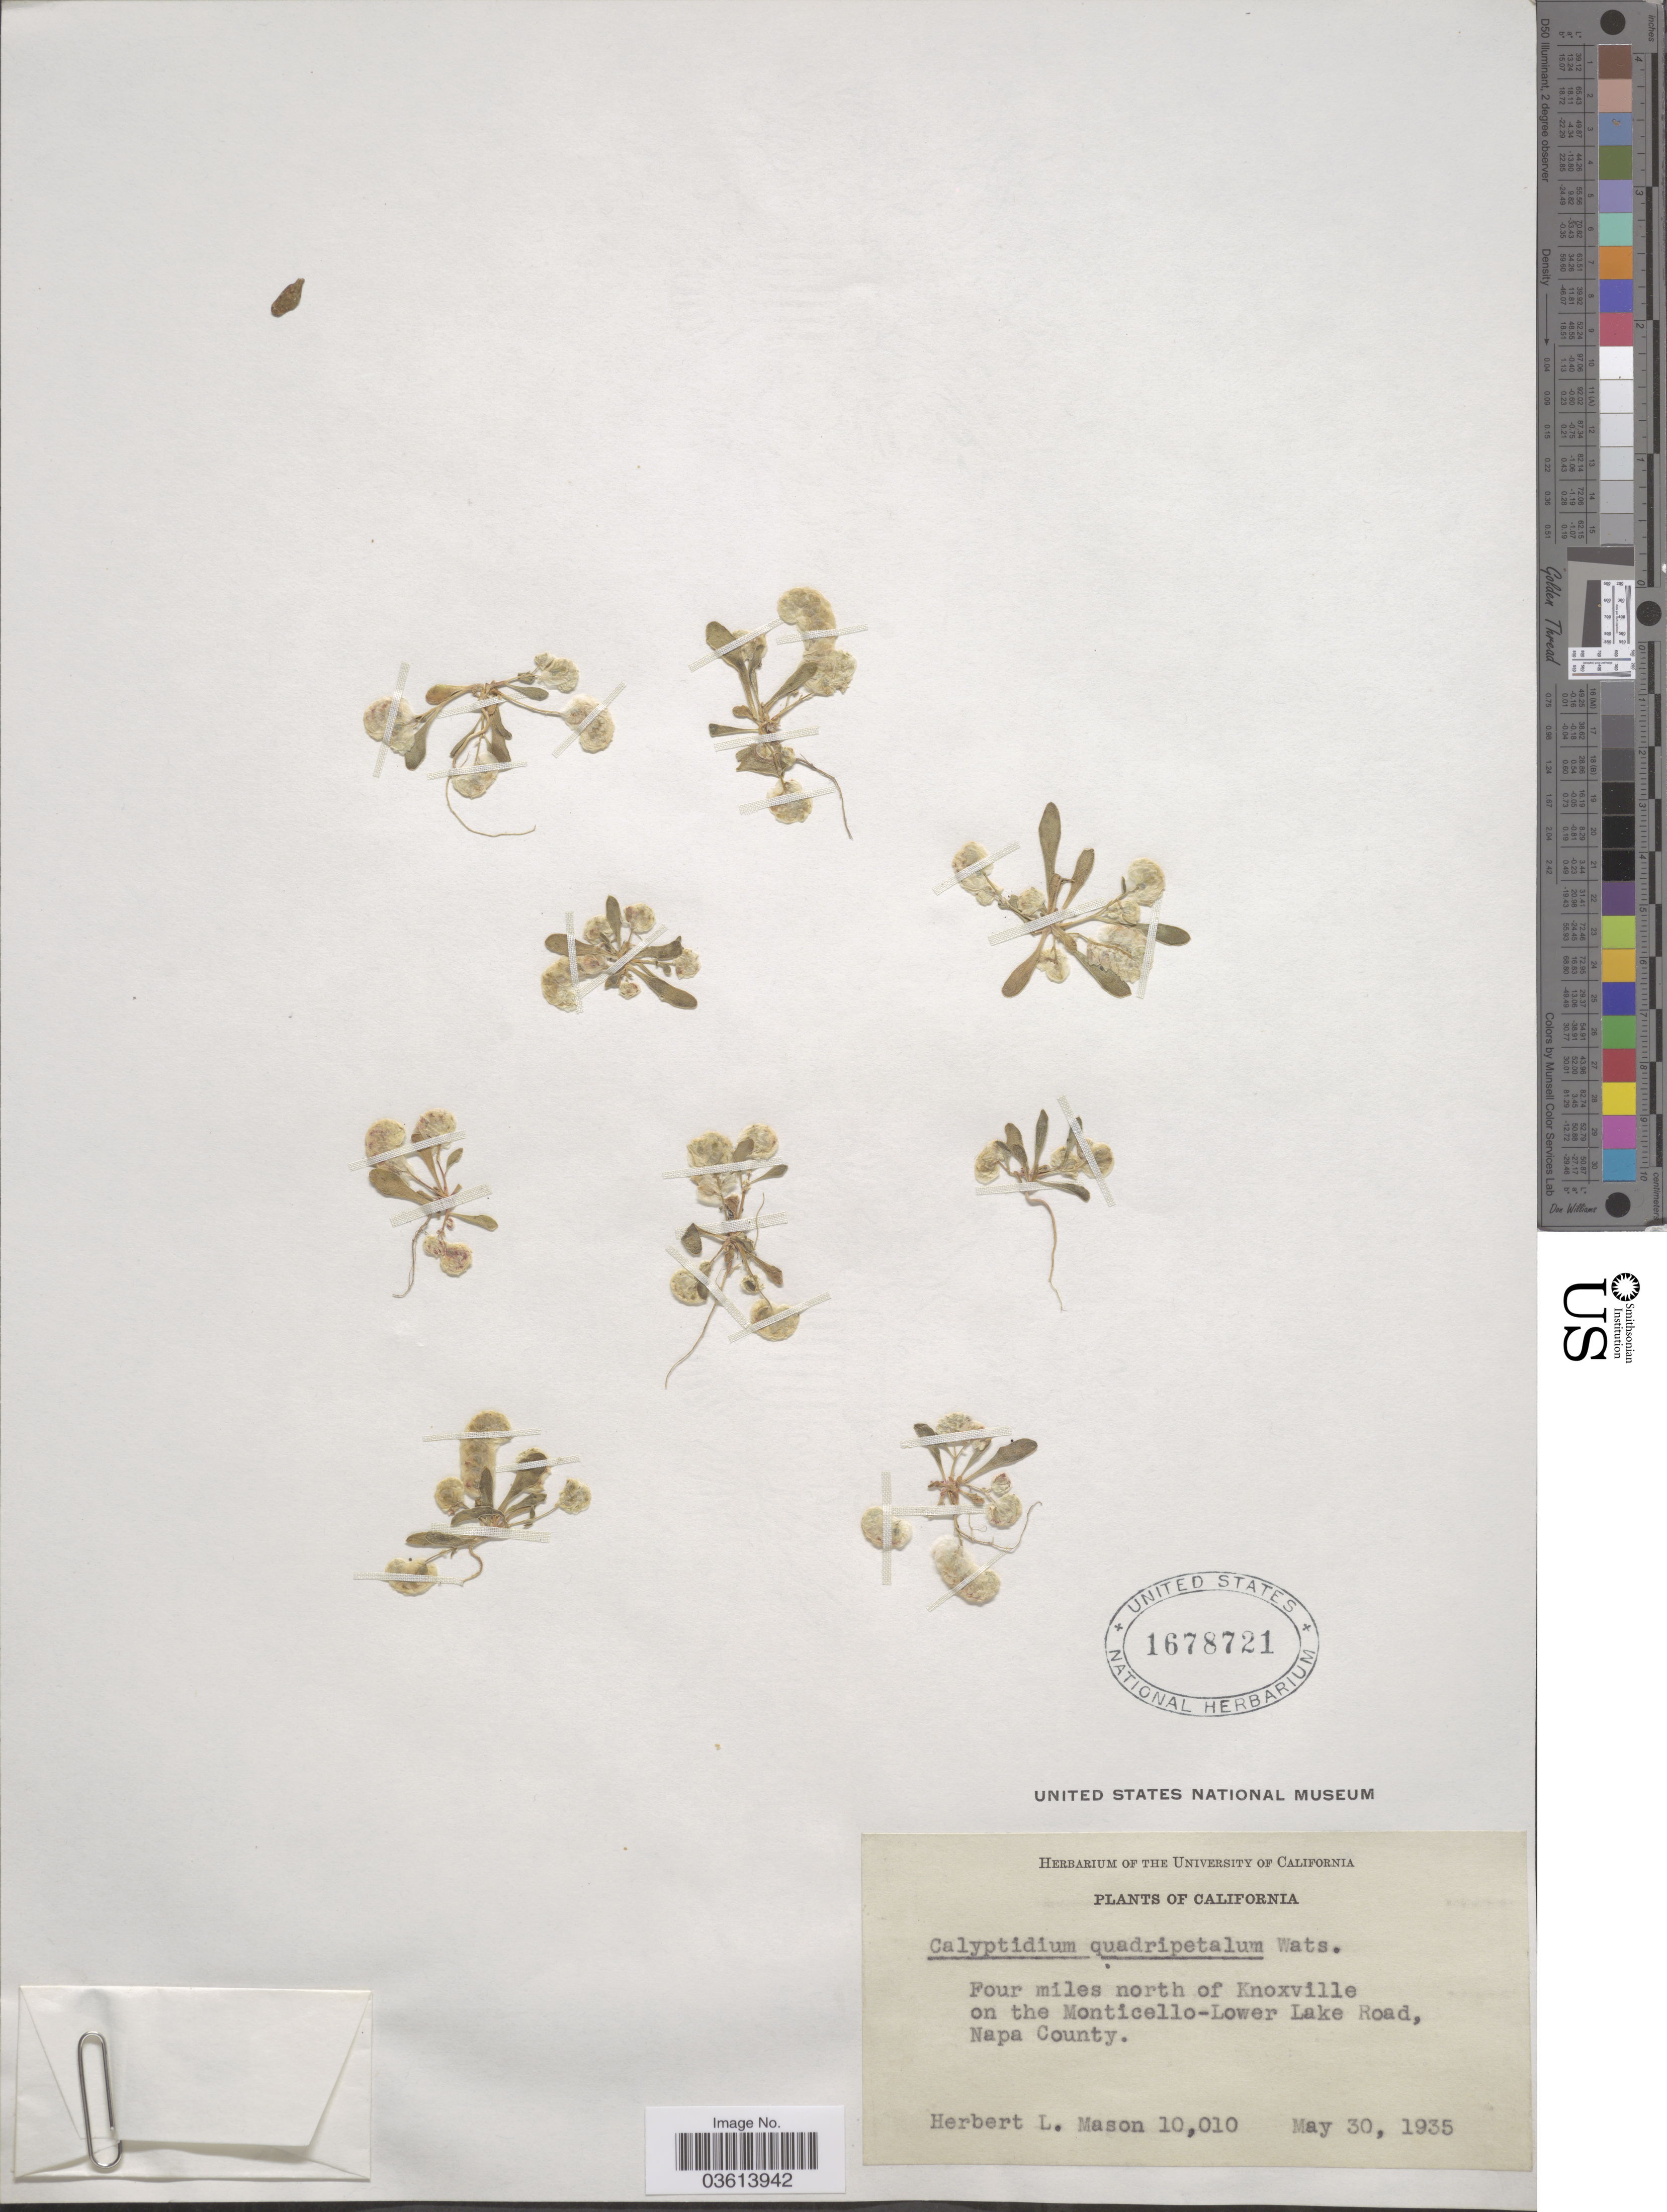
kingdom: Plantae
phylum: Tracheophyta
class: Magnoliopsida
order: Caryophyllales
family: Montiaceae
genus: Calyptridium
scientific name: Calyptridium quadripetalum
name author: S. Watson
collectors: H. L. Mason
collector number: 10010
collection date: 1935-05-30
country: United States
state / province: California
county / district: Napa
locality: Four miles north of Knoxville on the Monticello-Lower Lake Road, Napa County.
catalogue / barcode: US 1678721